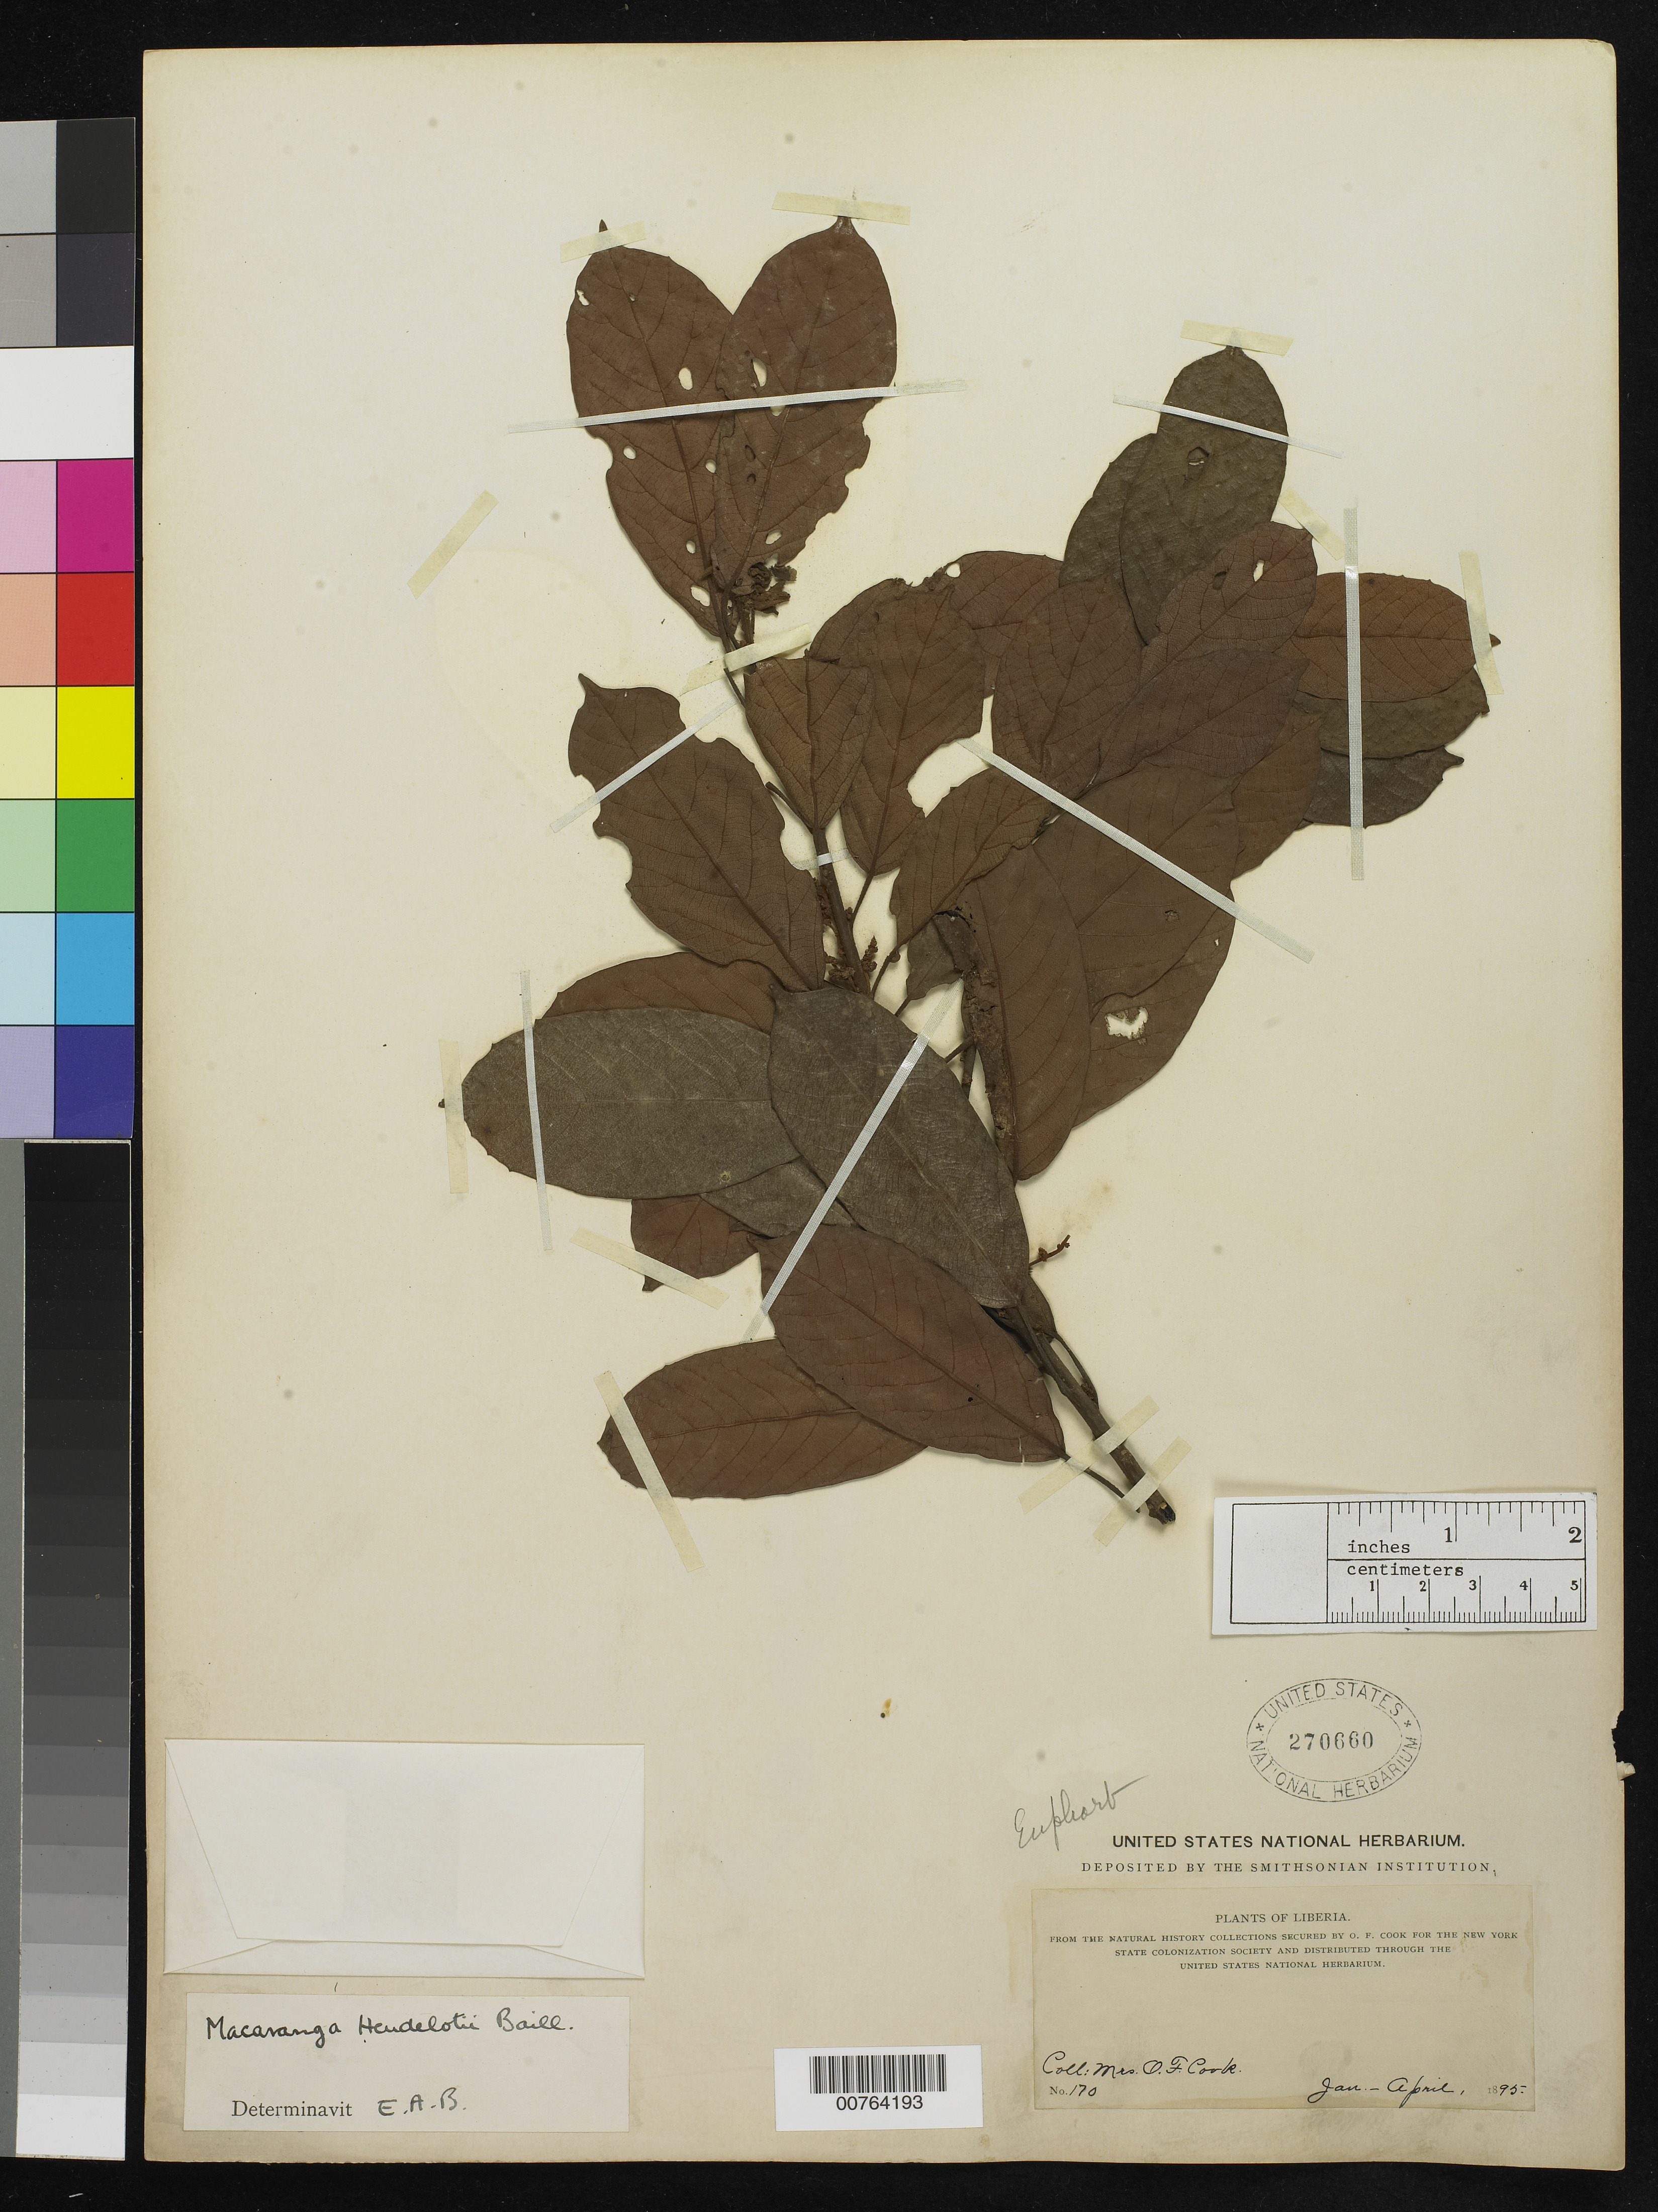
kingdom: Plantae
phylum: Tracheophyta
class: Magnoliopsida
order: Malpighiales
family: Euphorbiaceae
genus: Macaranga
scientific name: Macaranga heudelotii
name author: Baill.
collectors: Alice C. Cook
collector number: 170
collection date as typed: Jan 1895 to -- Apr 1895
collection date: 1895-01/1895-04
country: Liberia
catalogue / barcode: US 270660